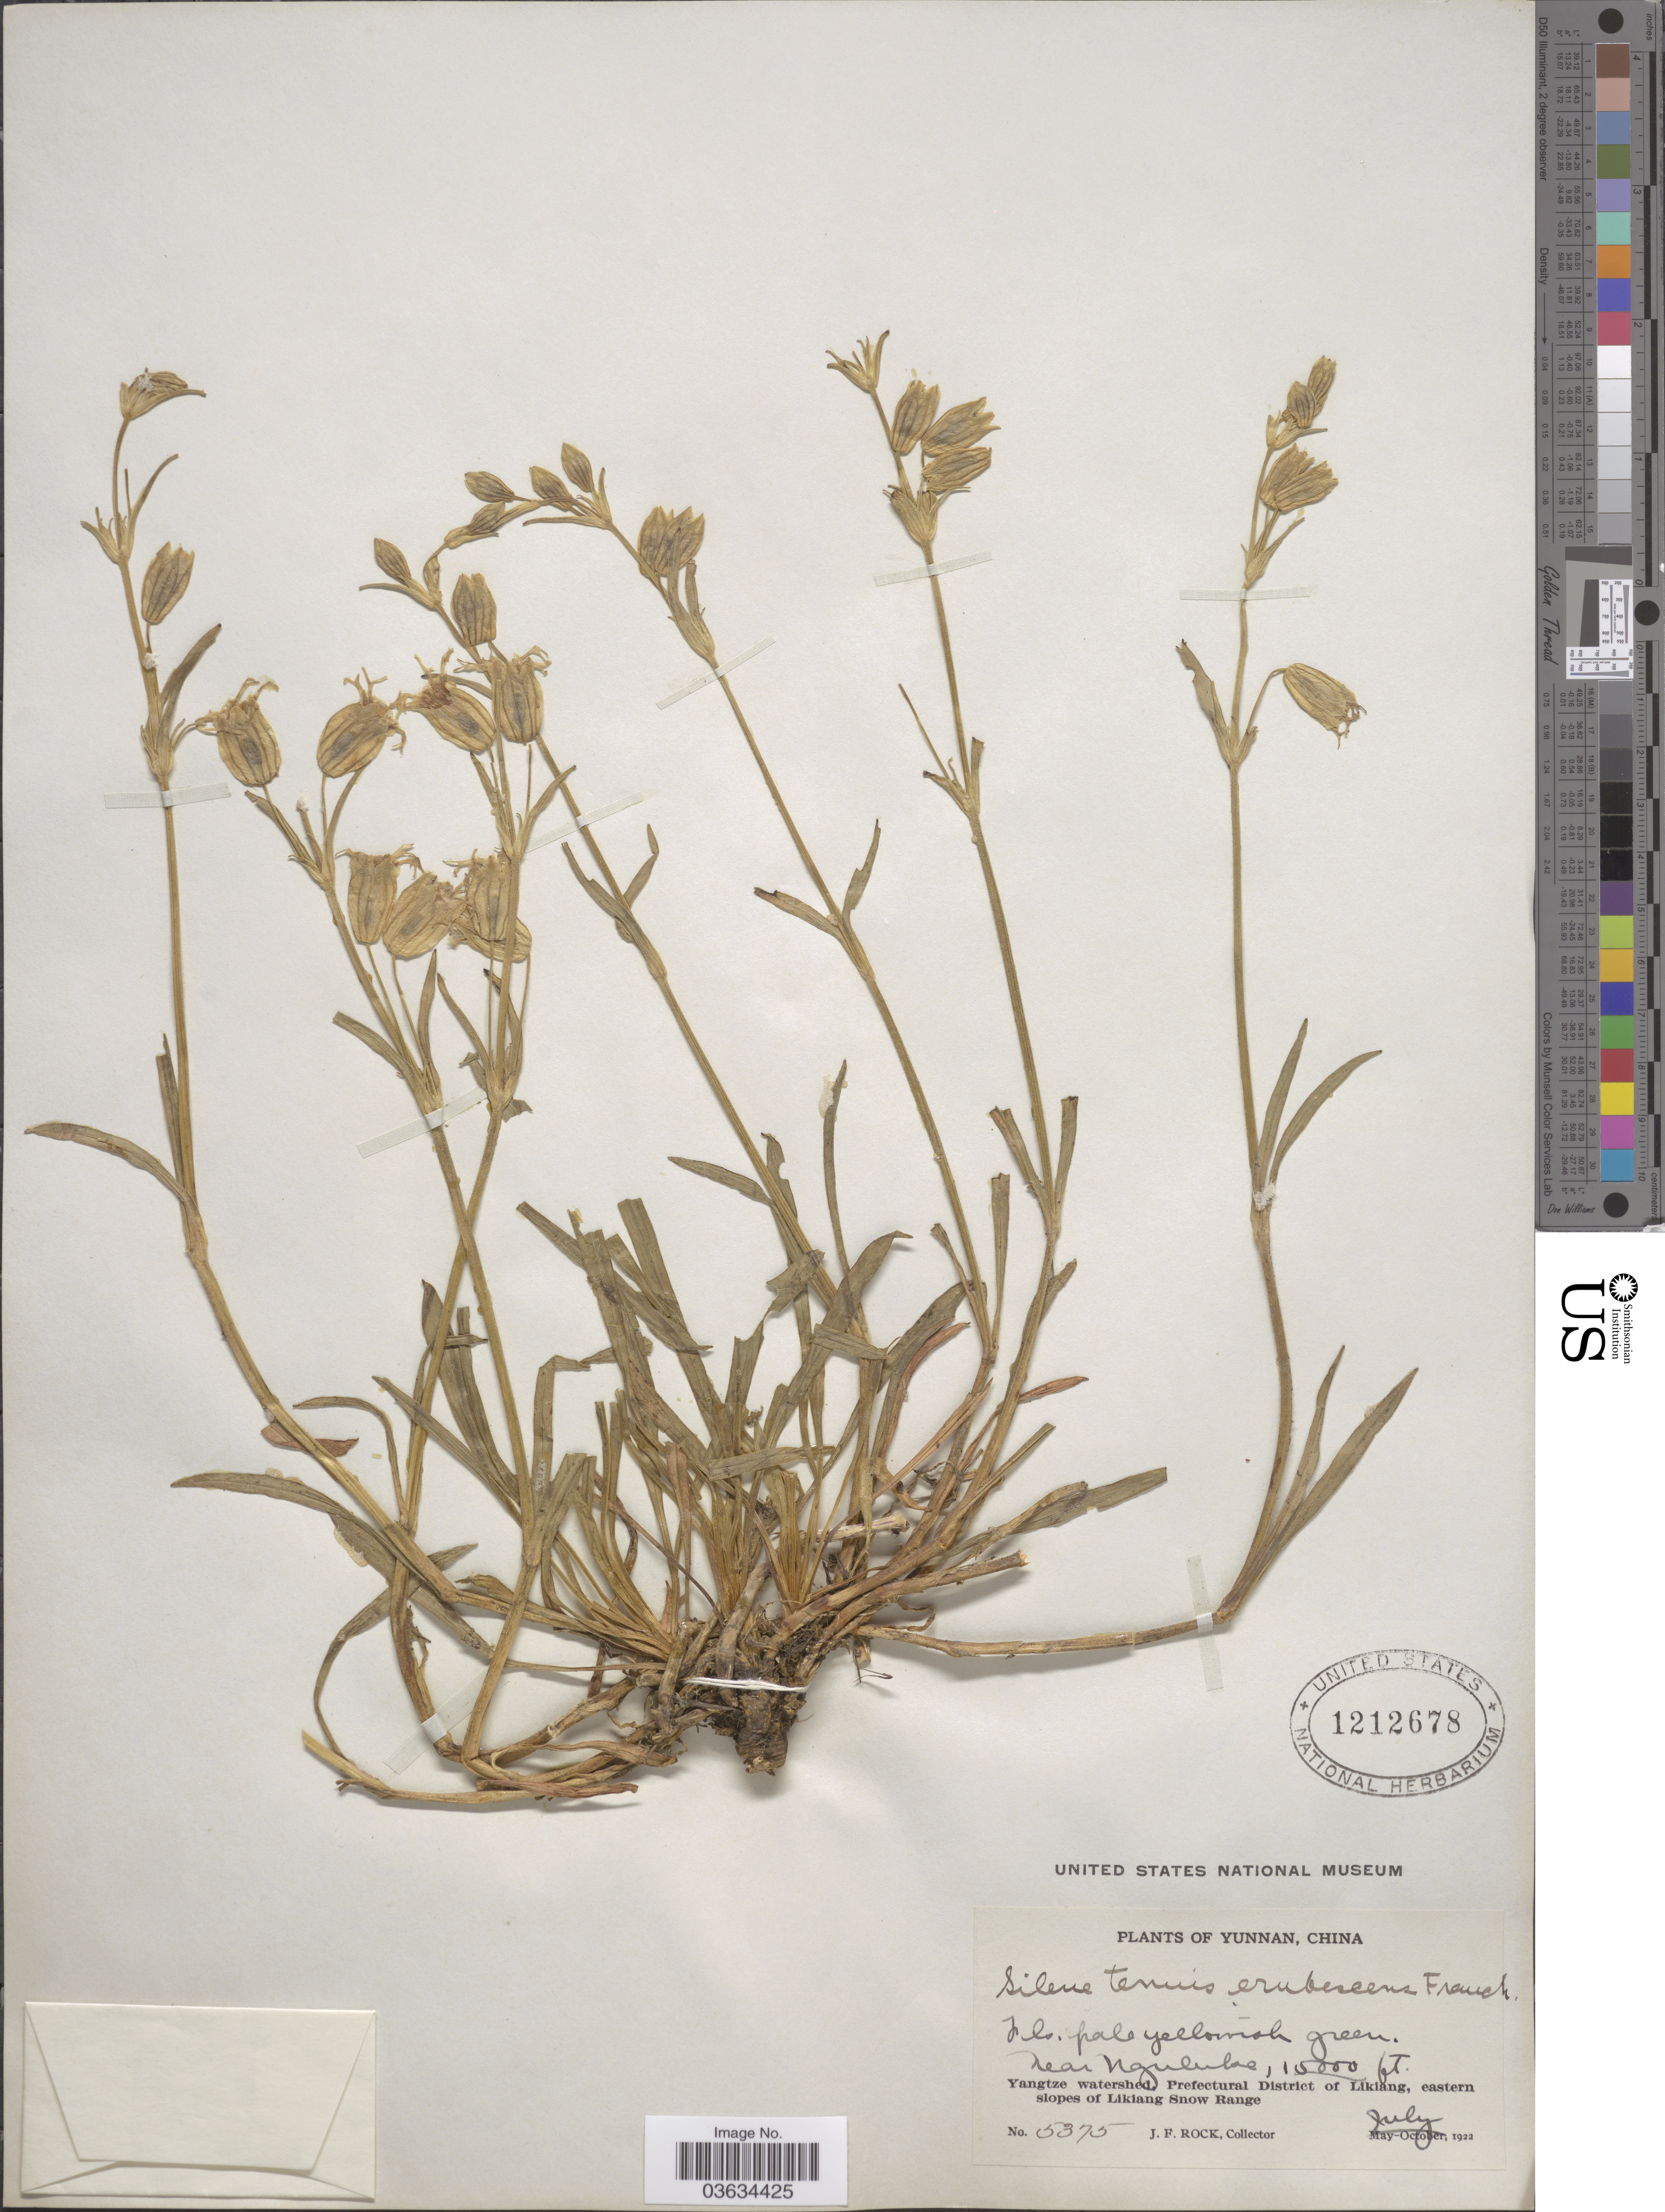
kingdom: Plantae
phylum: Tracheophyta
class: Magnoliopsida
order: Caryophyllales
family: Caryophyllaceae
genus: Silene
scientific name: Silene tenuis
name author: Willd.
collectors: J. Rock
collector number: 5375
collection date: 1922-07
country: China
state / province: Yunnan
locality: Near Nguluke. Yangtze watershed, Prefectural District of Likiang, eastern slopes of Likiang Snow Range.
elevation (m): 4572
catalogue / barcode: US 1212678